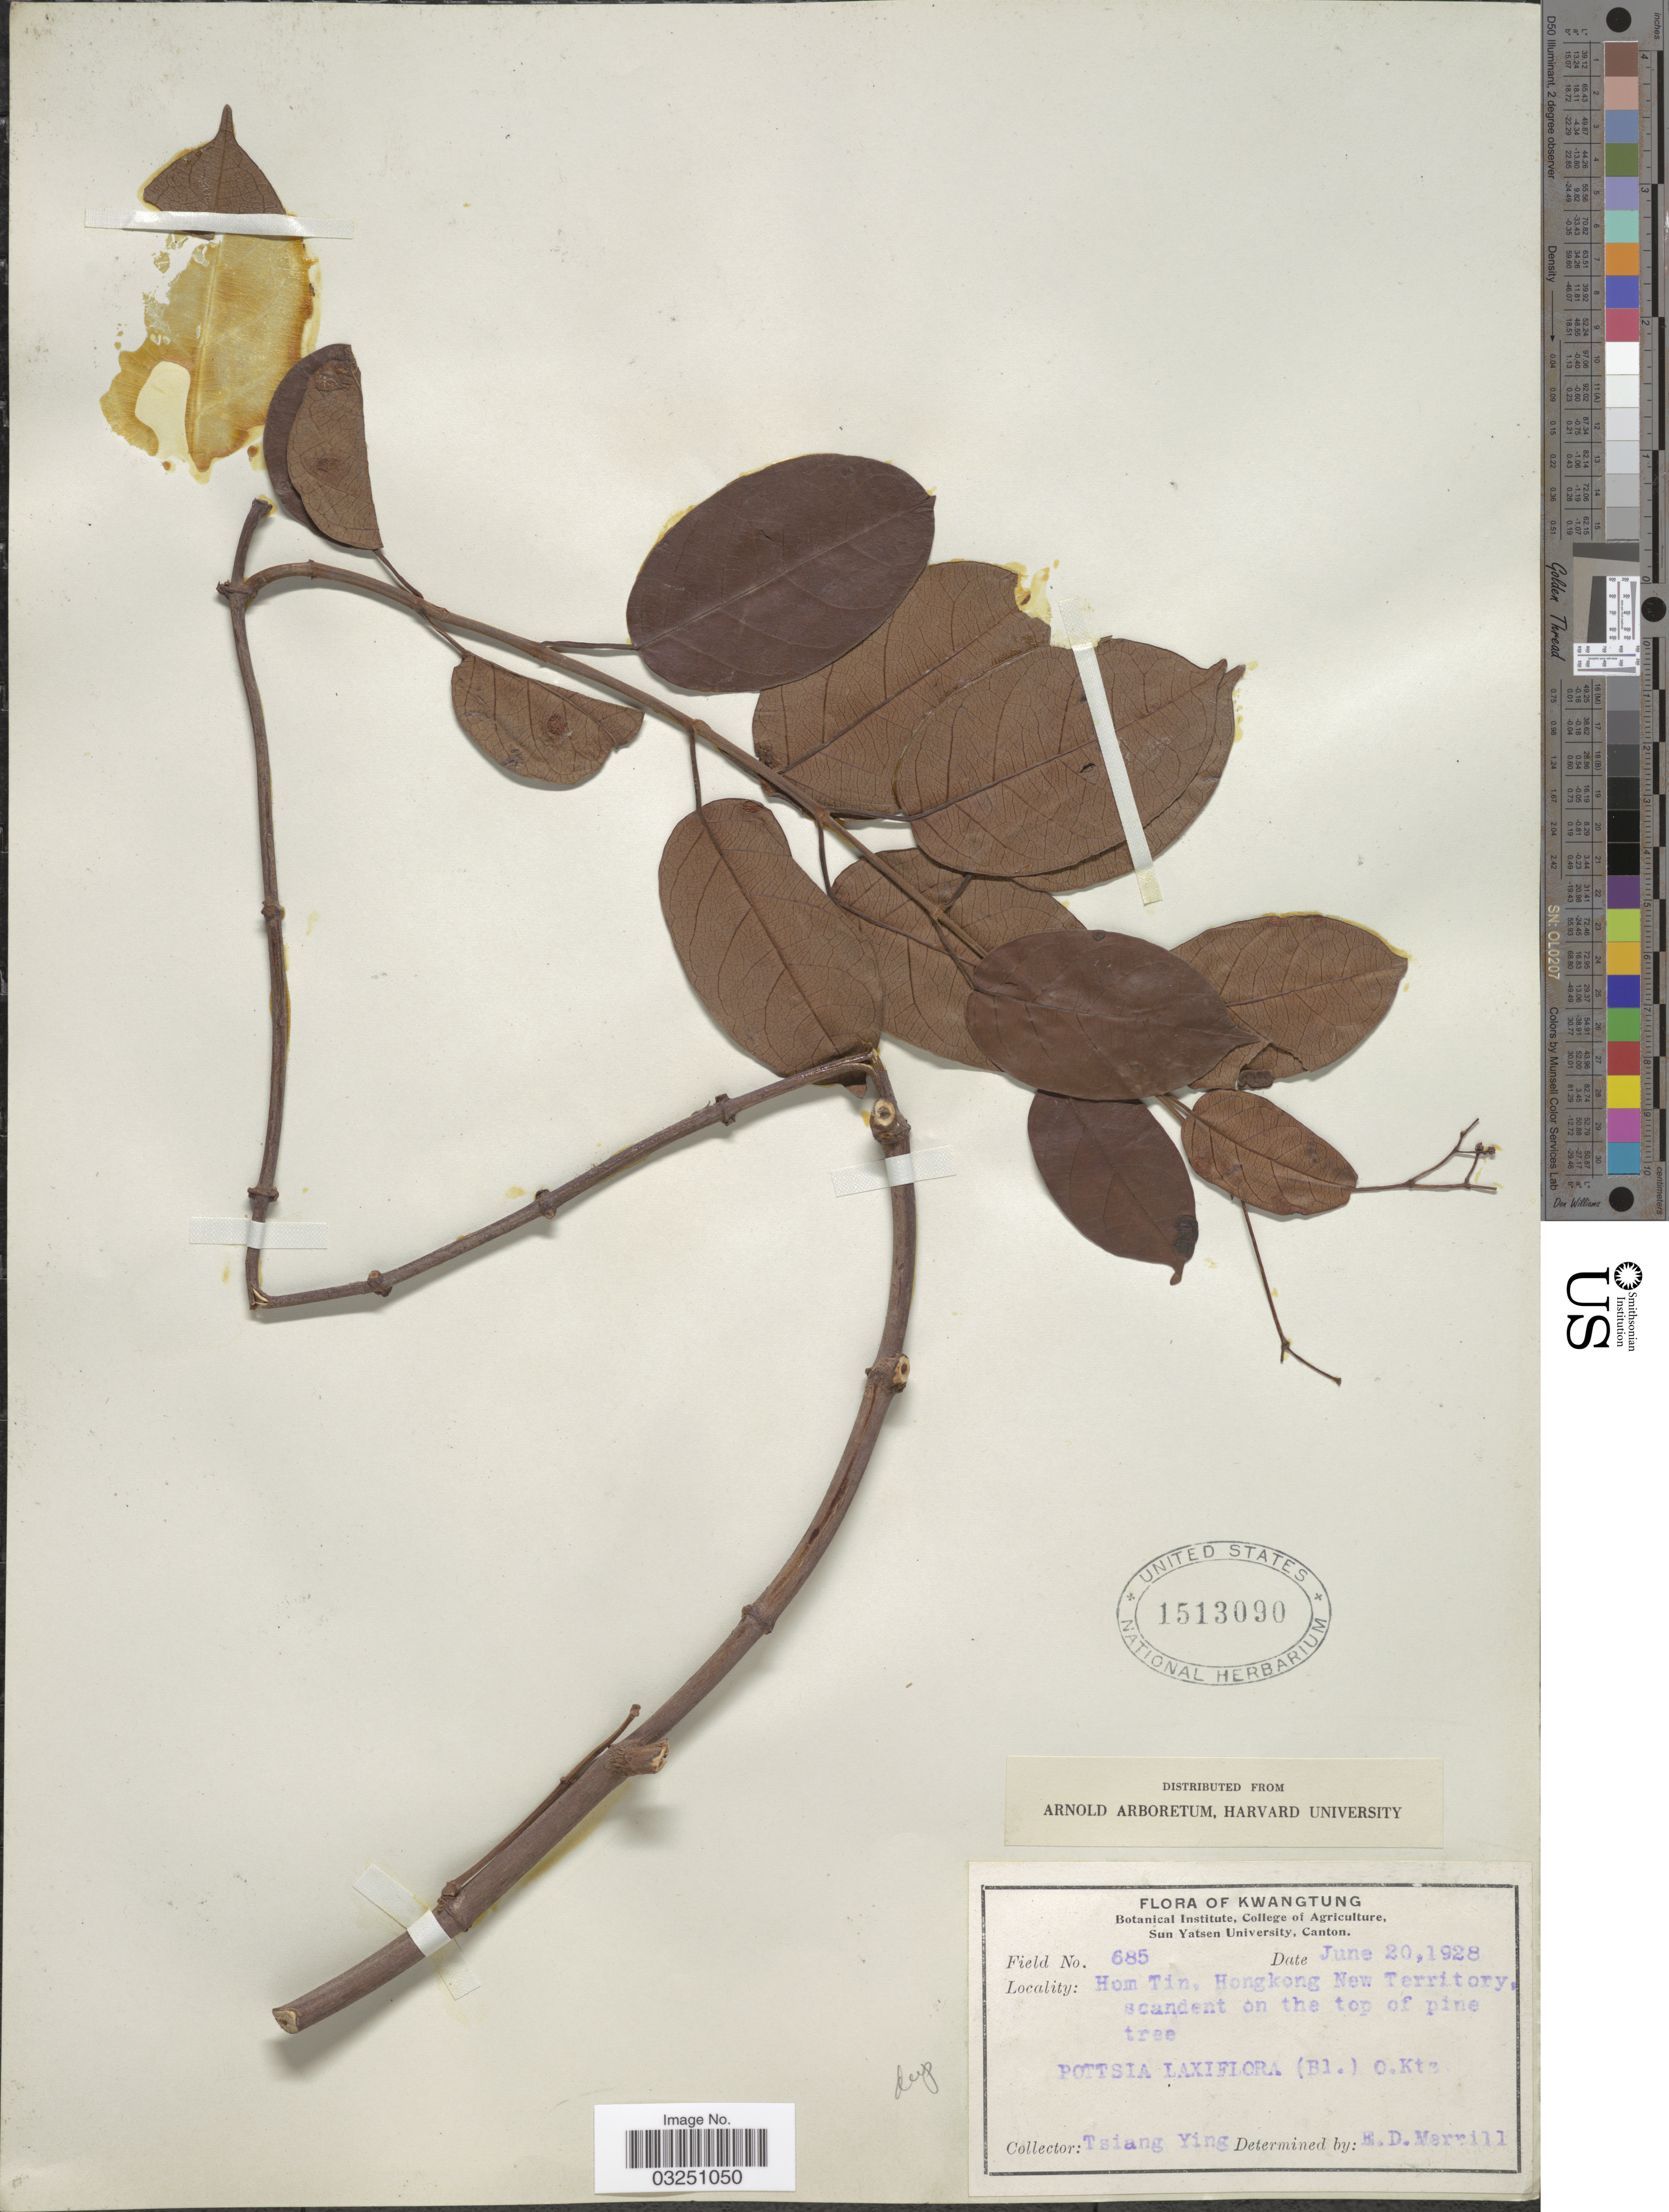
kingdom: Plantae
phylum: Tracheophyta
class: Magnoliopsida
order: Gentianales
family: Apocynaceae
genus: Pottsia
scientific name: Pottsia laxiflora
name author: (Blume) Kuntze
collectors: T. Ying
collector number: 685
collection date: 1928-06-20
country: China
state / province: Hong Kong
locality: Hom Tin, Hong Kong New Territory.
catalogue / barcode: US 1513090